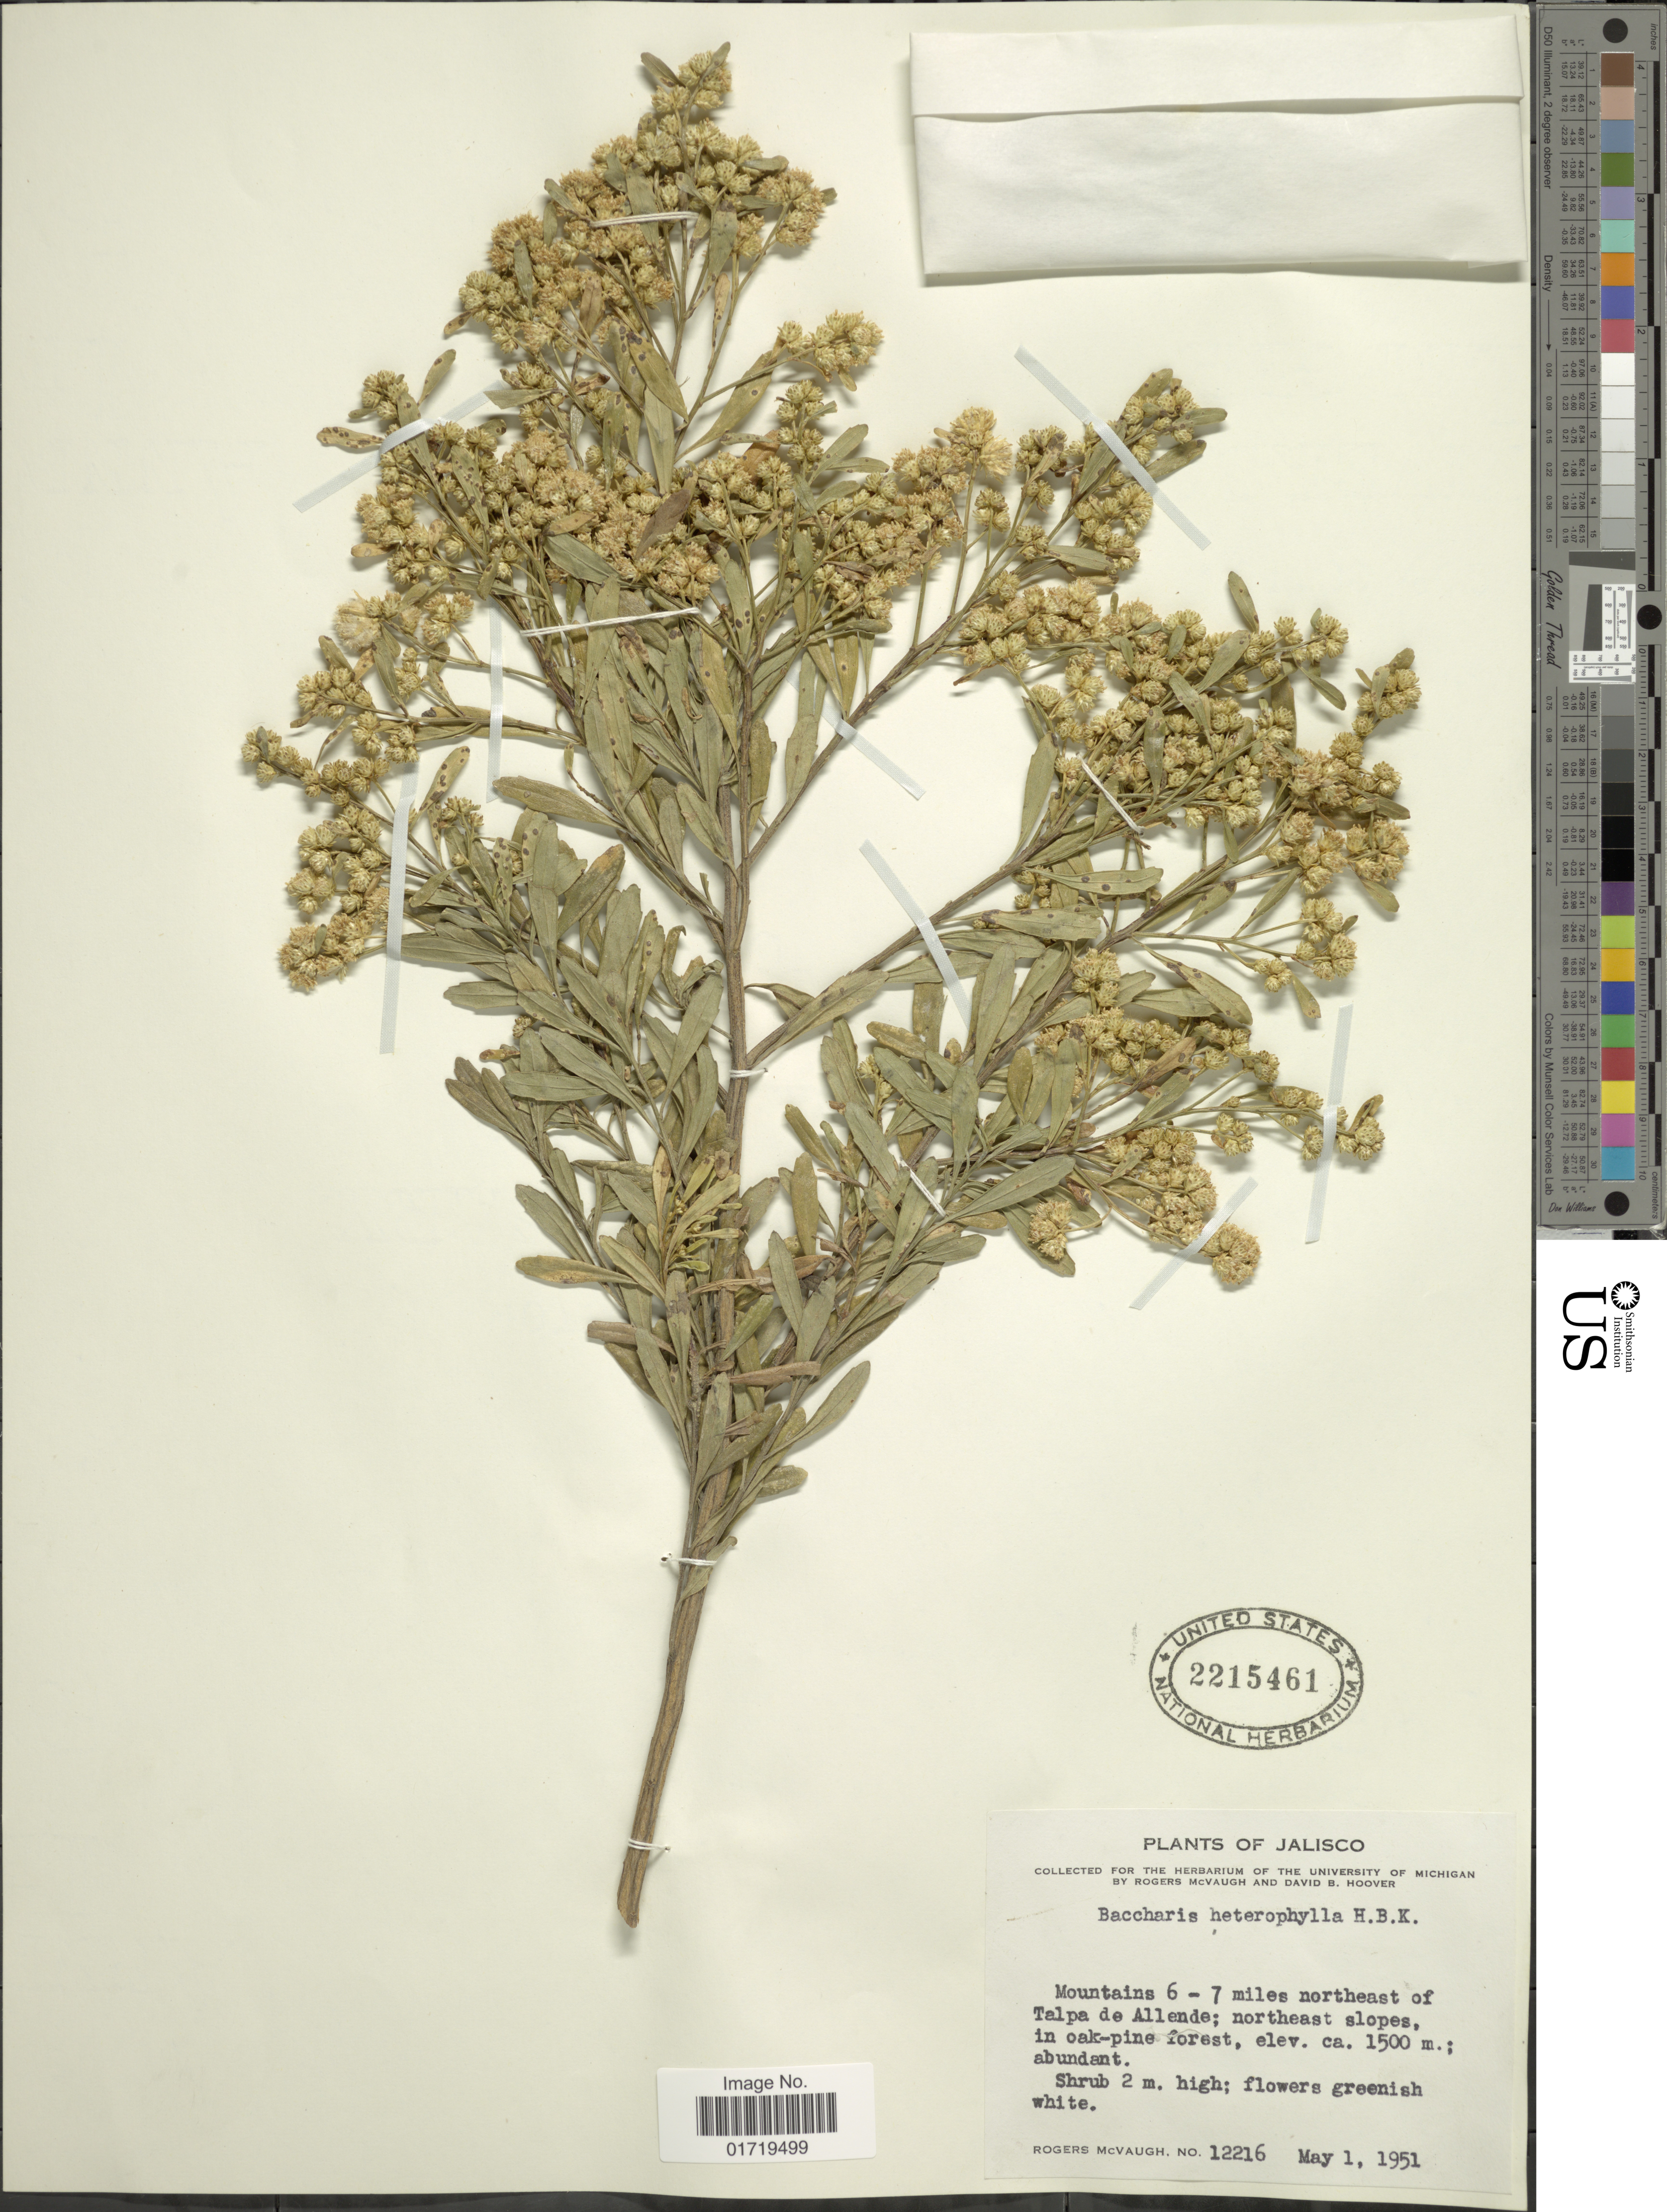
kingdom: Plantae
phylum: Tracheophyta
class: Magnoliopsida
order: Asterales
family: Asteraceae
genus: Baccharis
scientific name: Baccharis heterophylla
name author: Kunth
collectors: R. McVaugh & D. B. Hoover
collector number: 12216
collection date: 1951-05-01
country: Mexico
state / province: Jalisco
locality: Mountains, 6-7 miles northeast of Talpa de Allende; northeast slopes, in oak-pine forest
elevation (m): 1500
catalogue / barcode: US 2215461